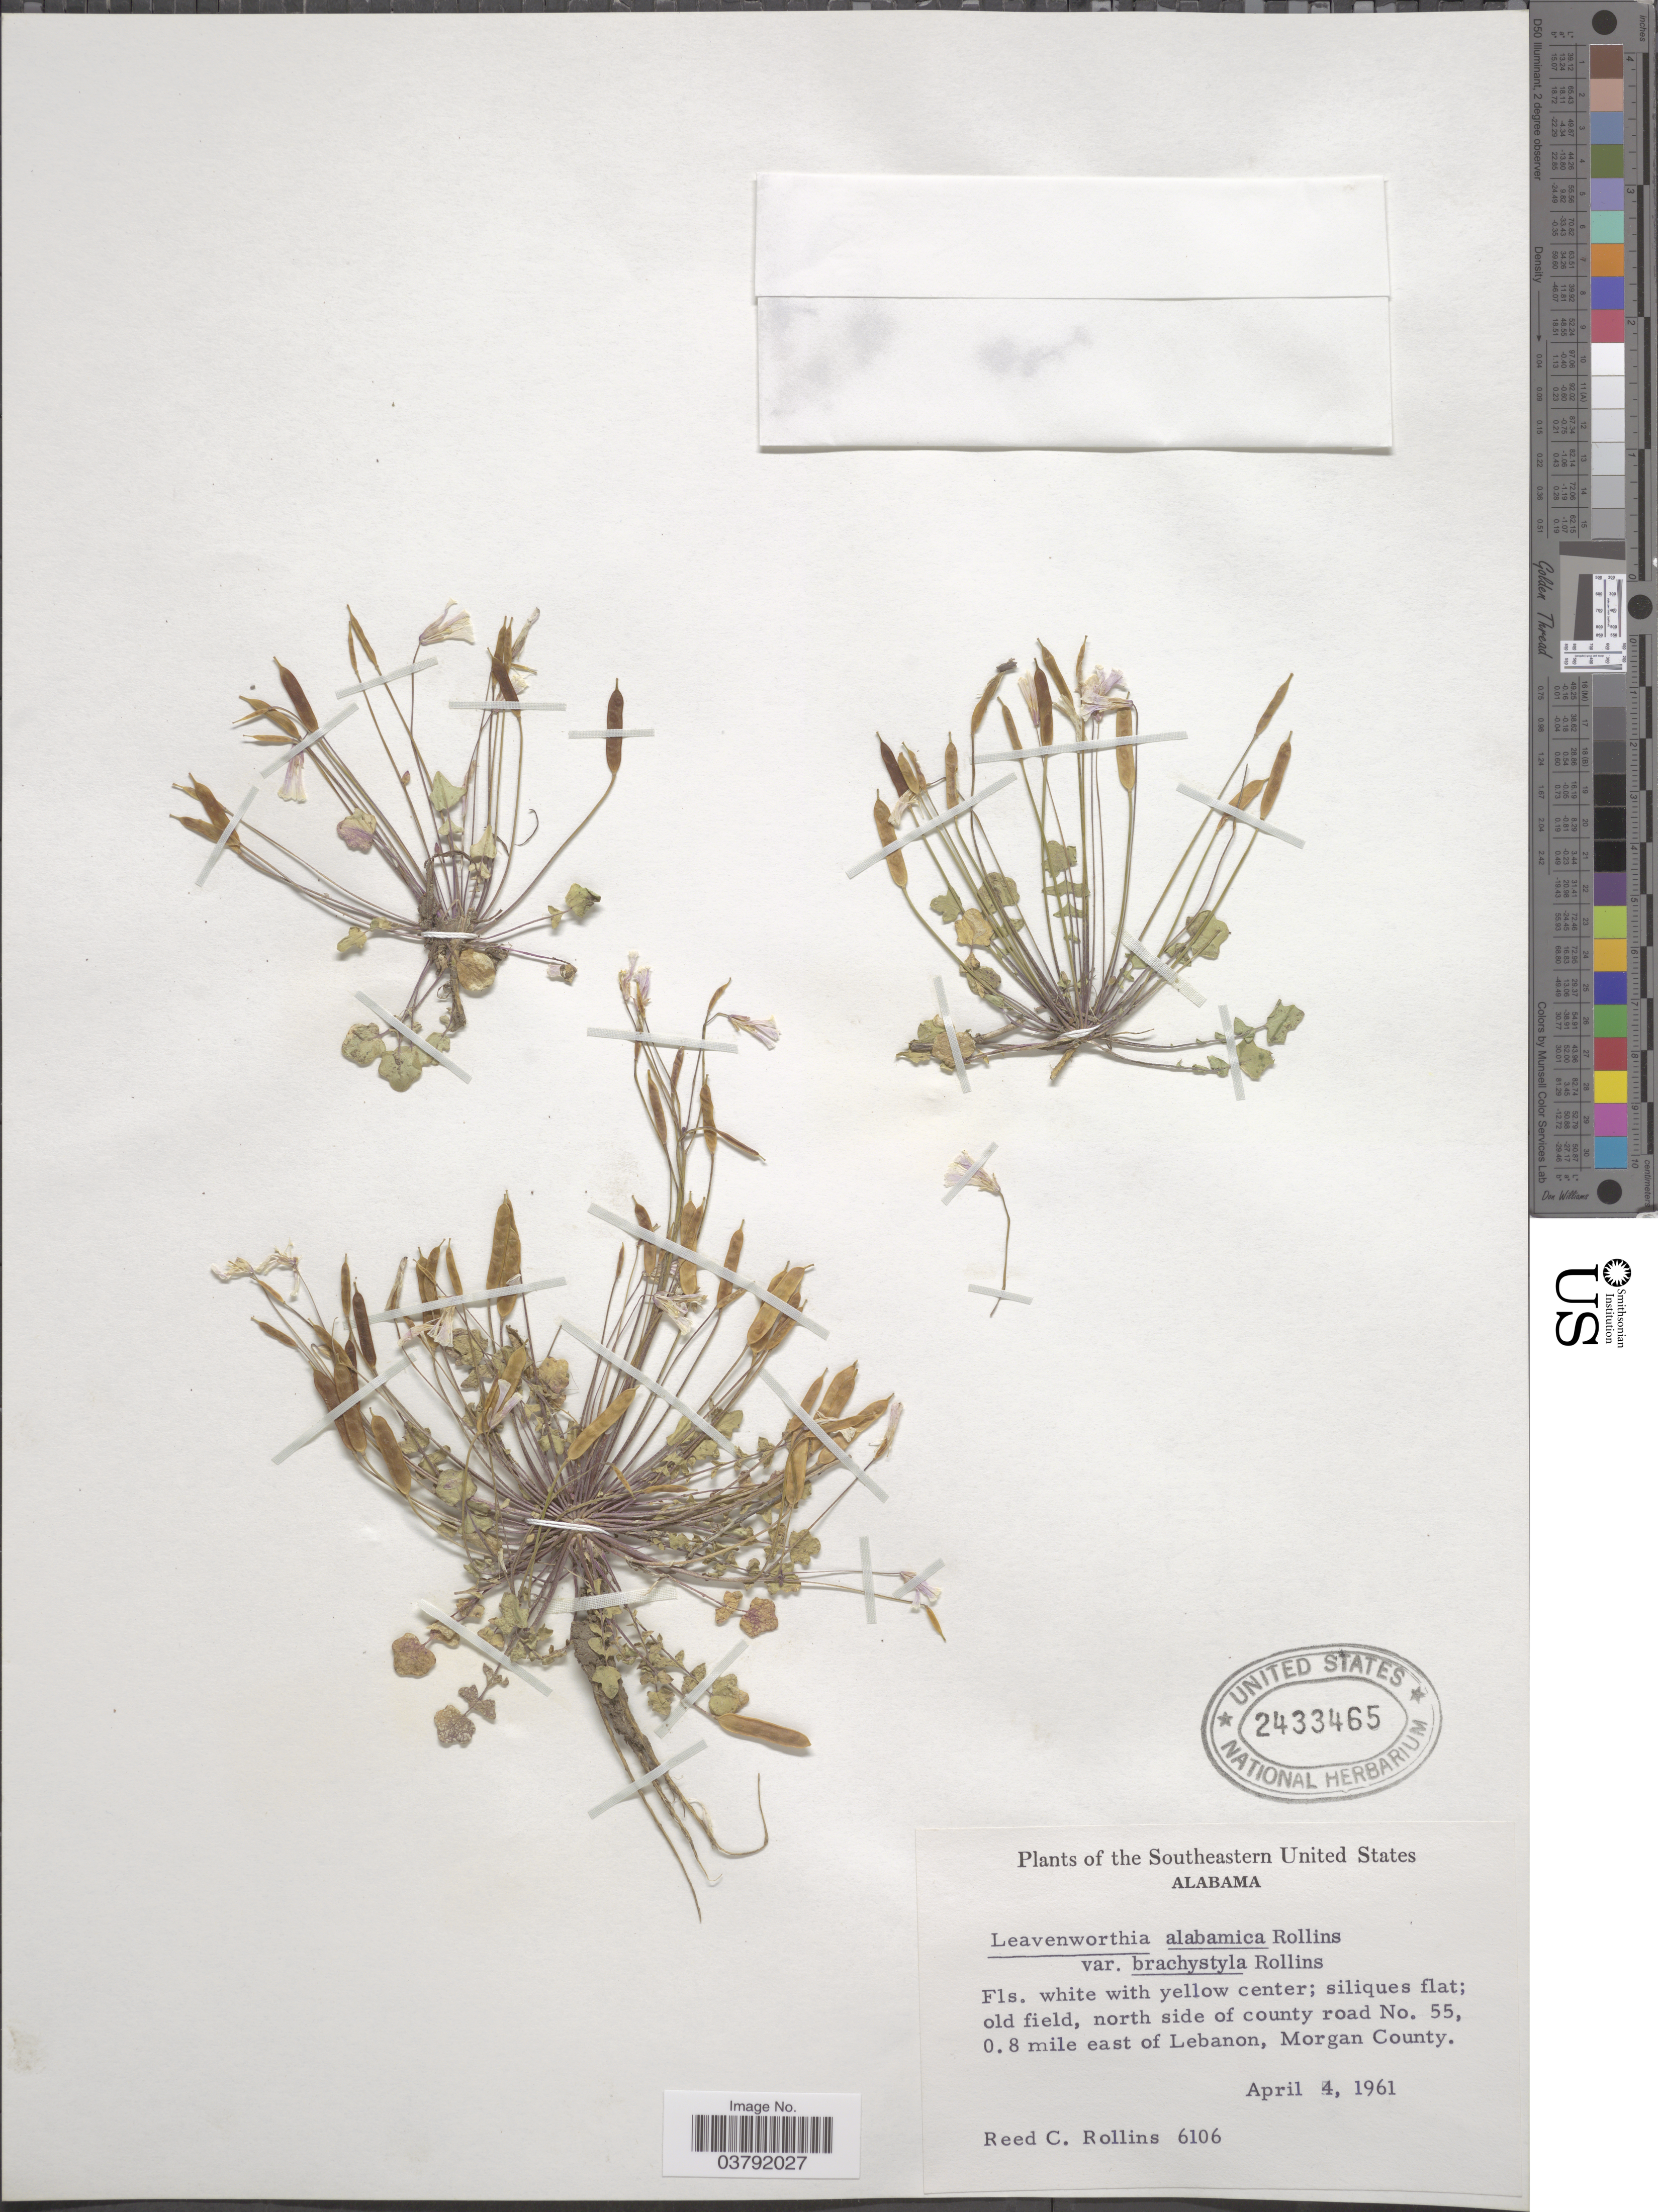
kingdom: Plantae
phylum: Tracheophyta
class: Magnoliopsida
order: Brassicales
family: Brassicaceae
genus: Leavenworthia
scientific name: Leavenworthia alabamica var. brachystyla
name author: Rollins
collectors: R. C. Rollins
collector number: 6106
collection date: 1961-04-04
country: United States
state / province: Alabama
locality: Southeastern United States. North side of county road No. 55, 0.8 mile east of Lebanon, Morgan County.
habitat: old field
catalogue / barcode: US 2433465